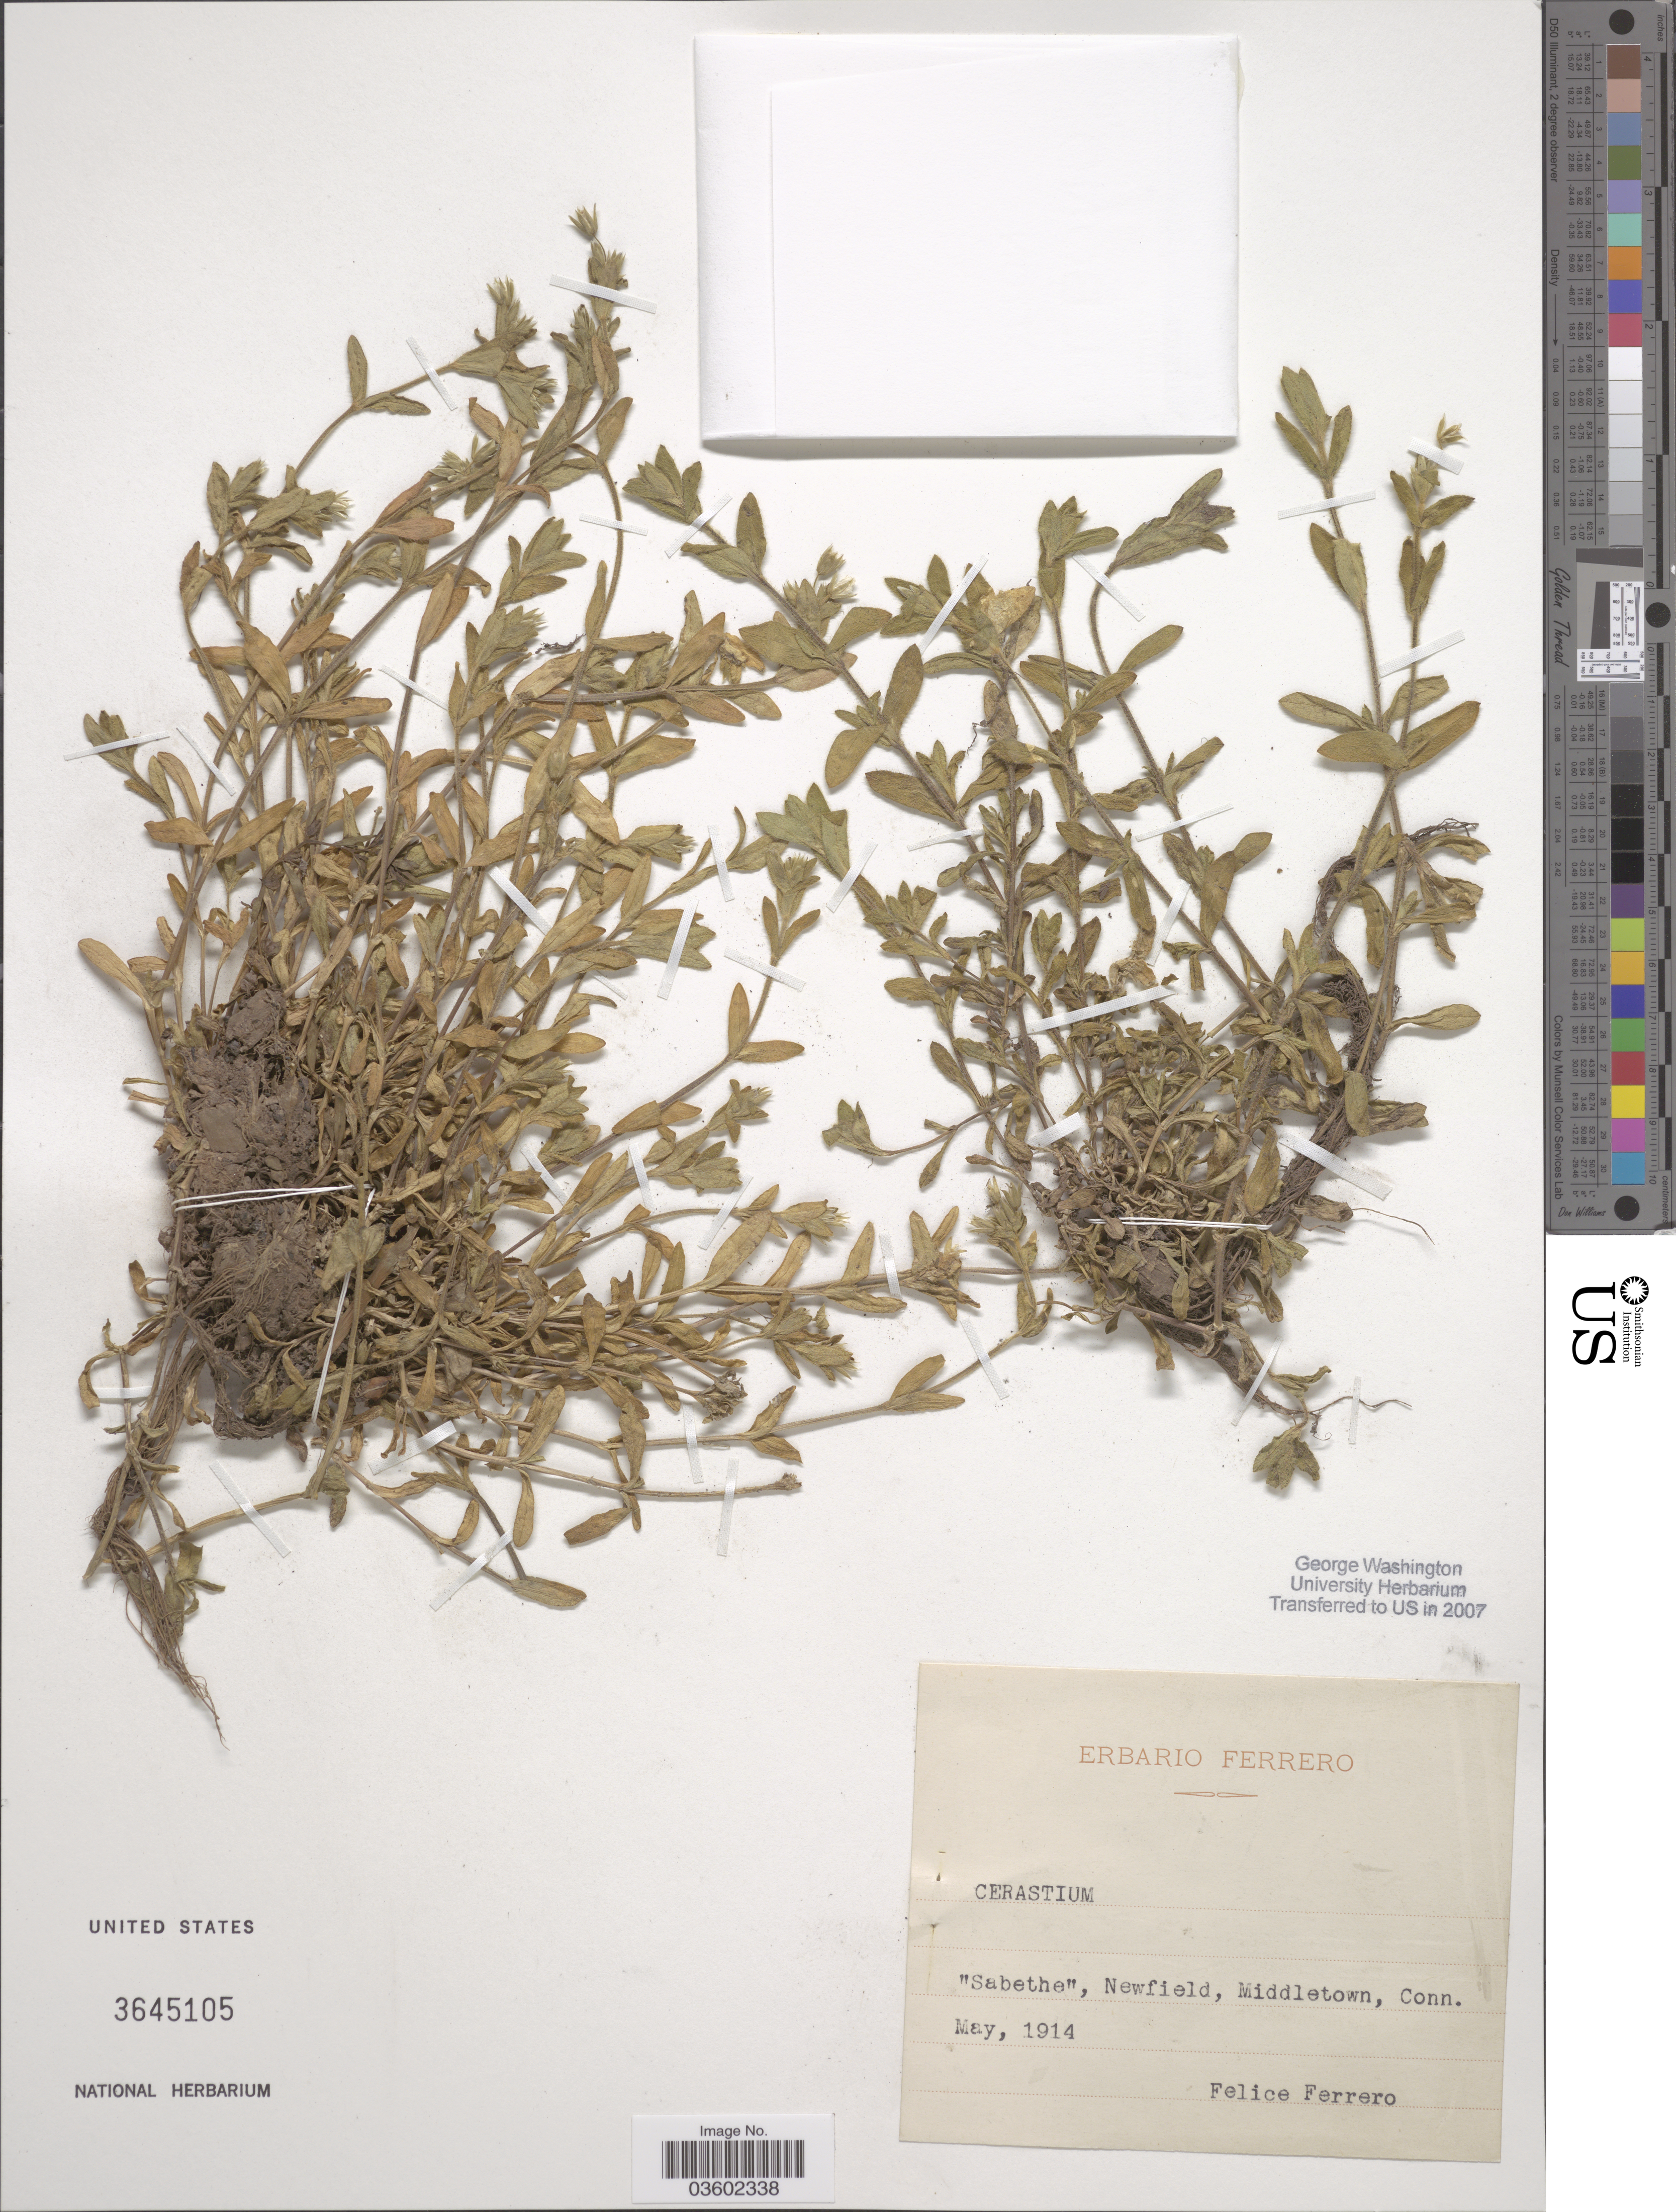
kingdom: Plantae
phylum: Tracheophyta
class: Magnoliopsida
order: Caryophyllales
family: Caryophyllaceae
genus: Cerastium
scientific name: Cerastium sp.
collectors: F. Ferrero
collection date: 1914-05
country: United States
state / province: Connecticut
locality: Sabethe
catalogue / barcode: US 3645105